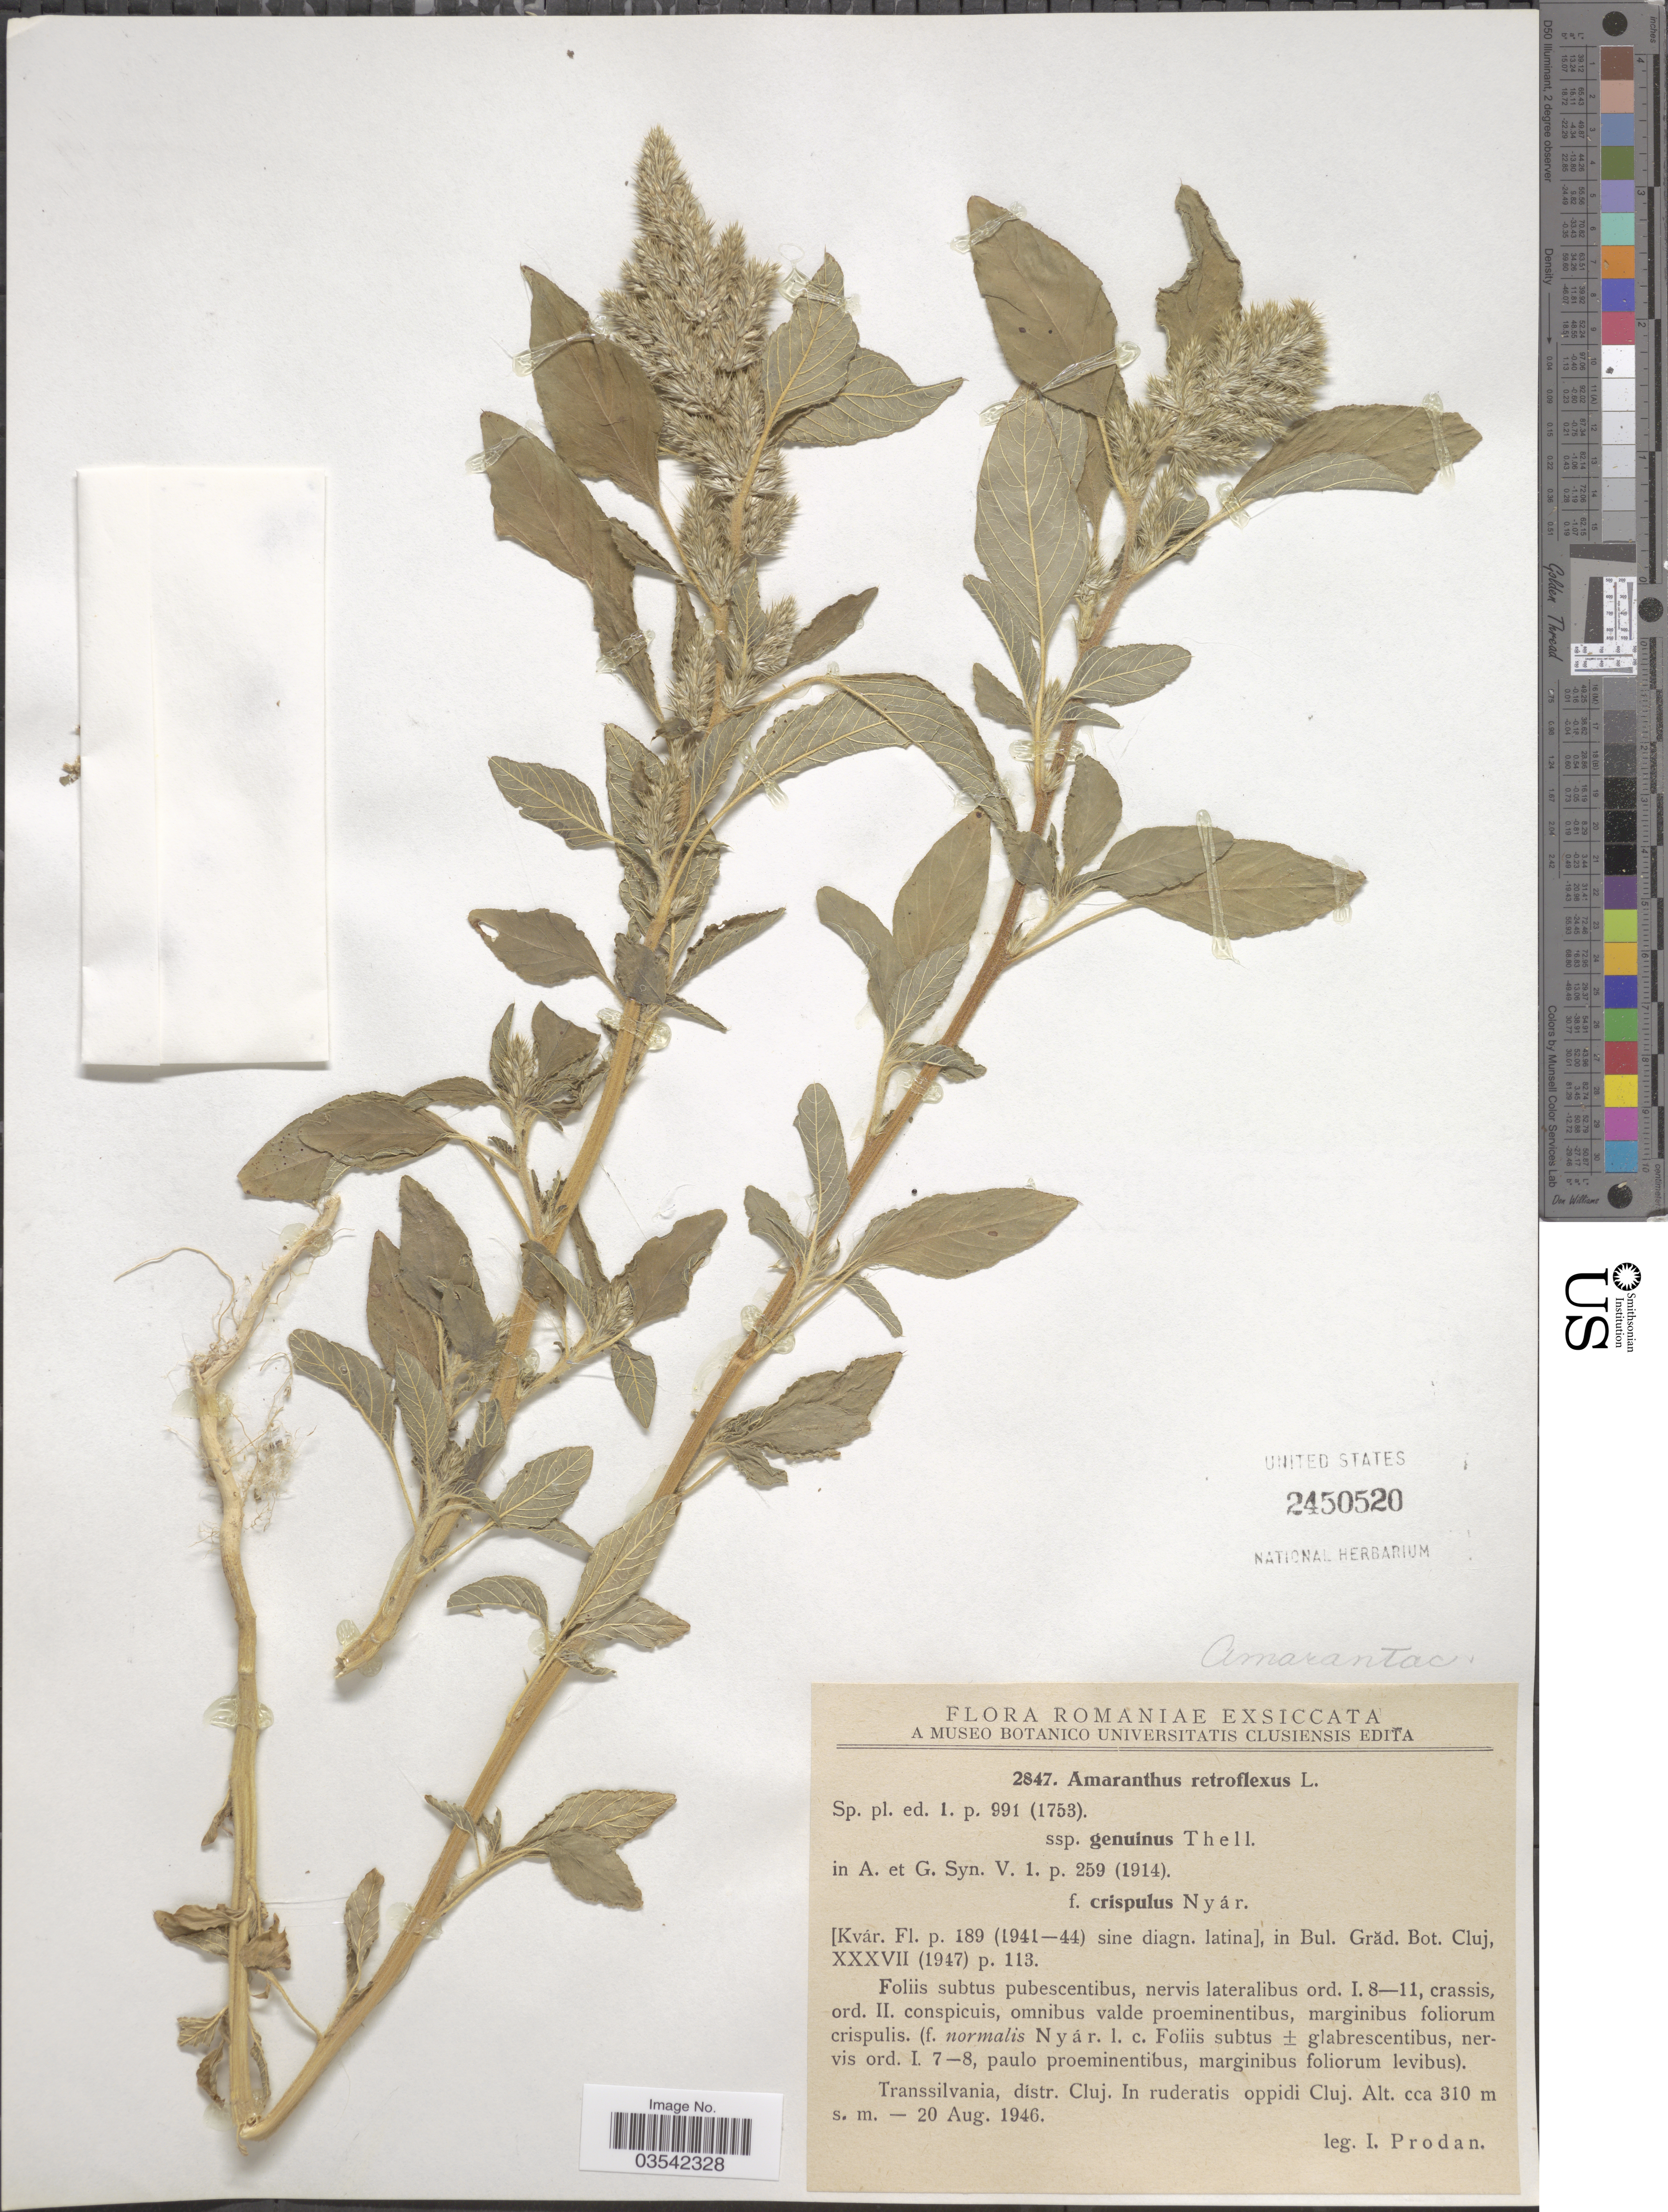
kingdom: Plantae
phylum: Tracheophyta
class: Magnoliopsida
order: Caryophyllales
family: Amaranthaceae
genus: Amaranthus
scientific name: Amaranthus retroflexus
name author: L.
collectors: I. Prodán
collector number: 2847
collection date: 1946-08-20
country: Romania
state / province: Cluj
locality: Transsilvania, distr. Cluj. In ruderatis oppidi Cluj.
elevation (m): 310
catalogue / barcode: US 2450520